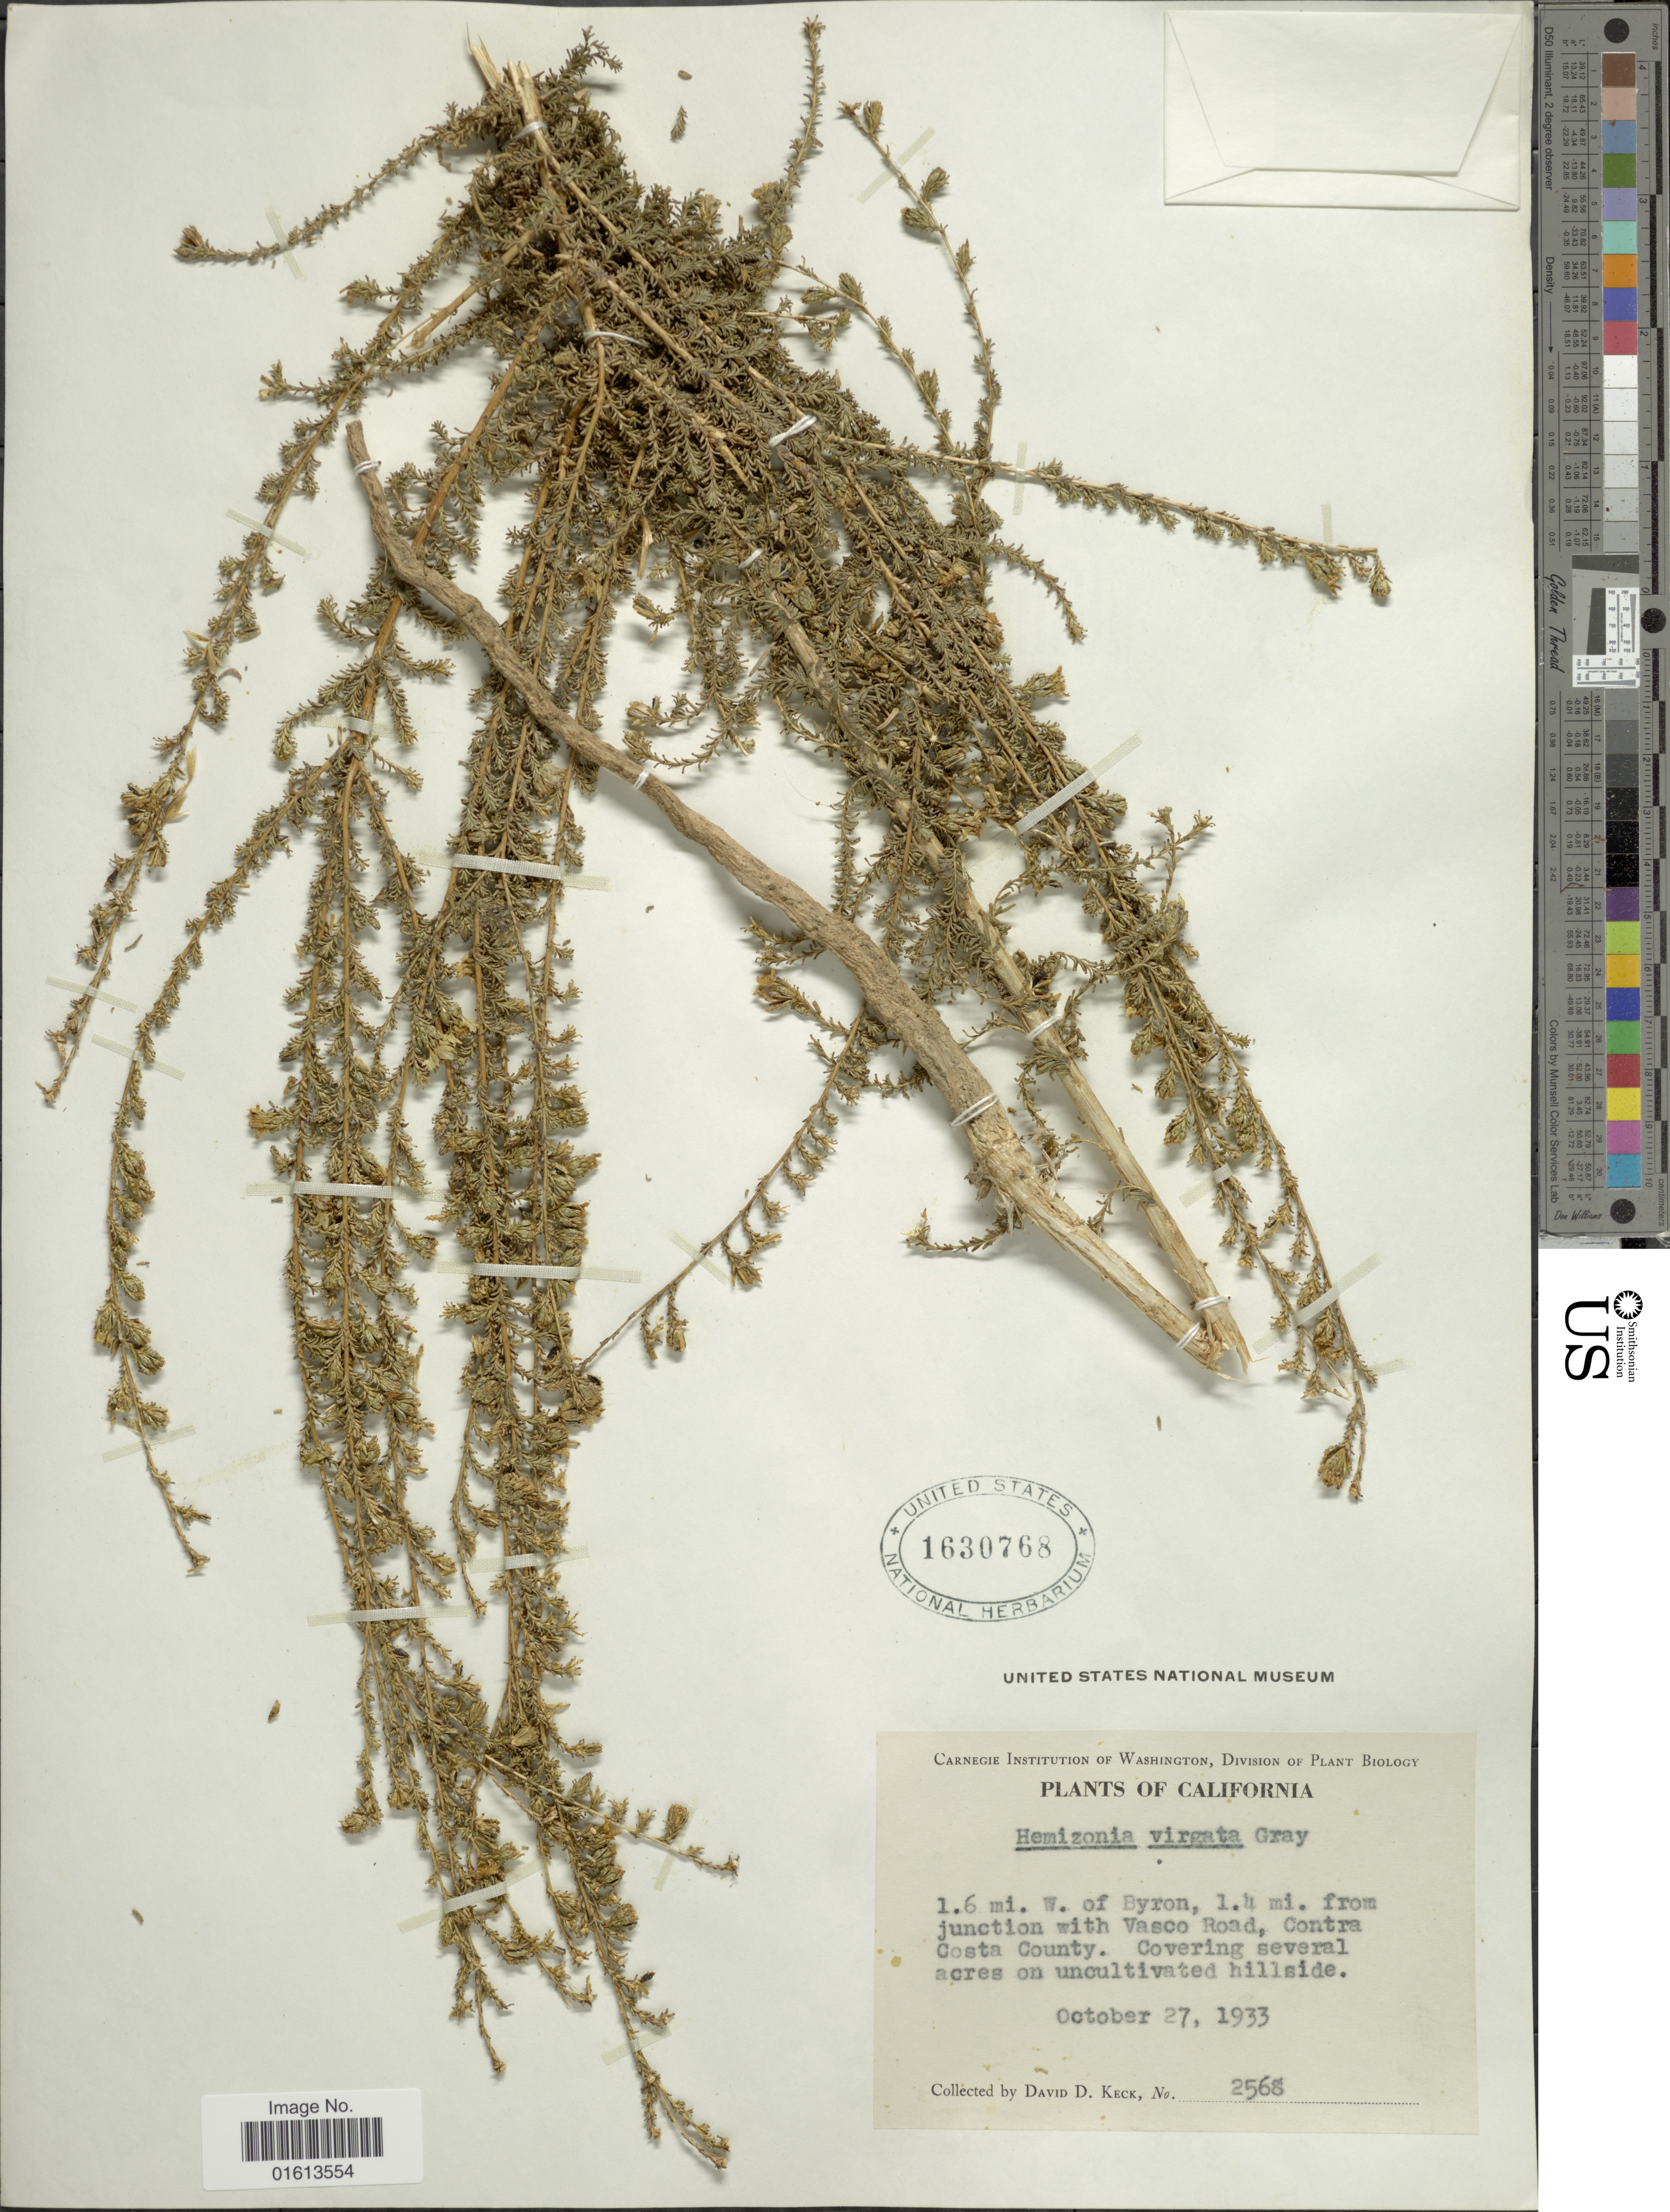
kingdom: Plantae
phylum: Tracheophyta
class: Magnoliopsida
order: Asterales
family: Asteraceae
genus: Holocarpha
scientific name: Holocarpha virgata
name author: (A. Gray) D.D. Keck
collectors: D. D. Keck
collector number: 2568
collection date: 1933-10-27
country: United States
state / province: California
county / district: Contra Costa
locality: California. 1.6 mi. W. of Byron, 1.4 mi. from junction with Vasco Road, Contra Costa County.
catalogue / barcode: US 1630768